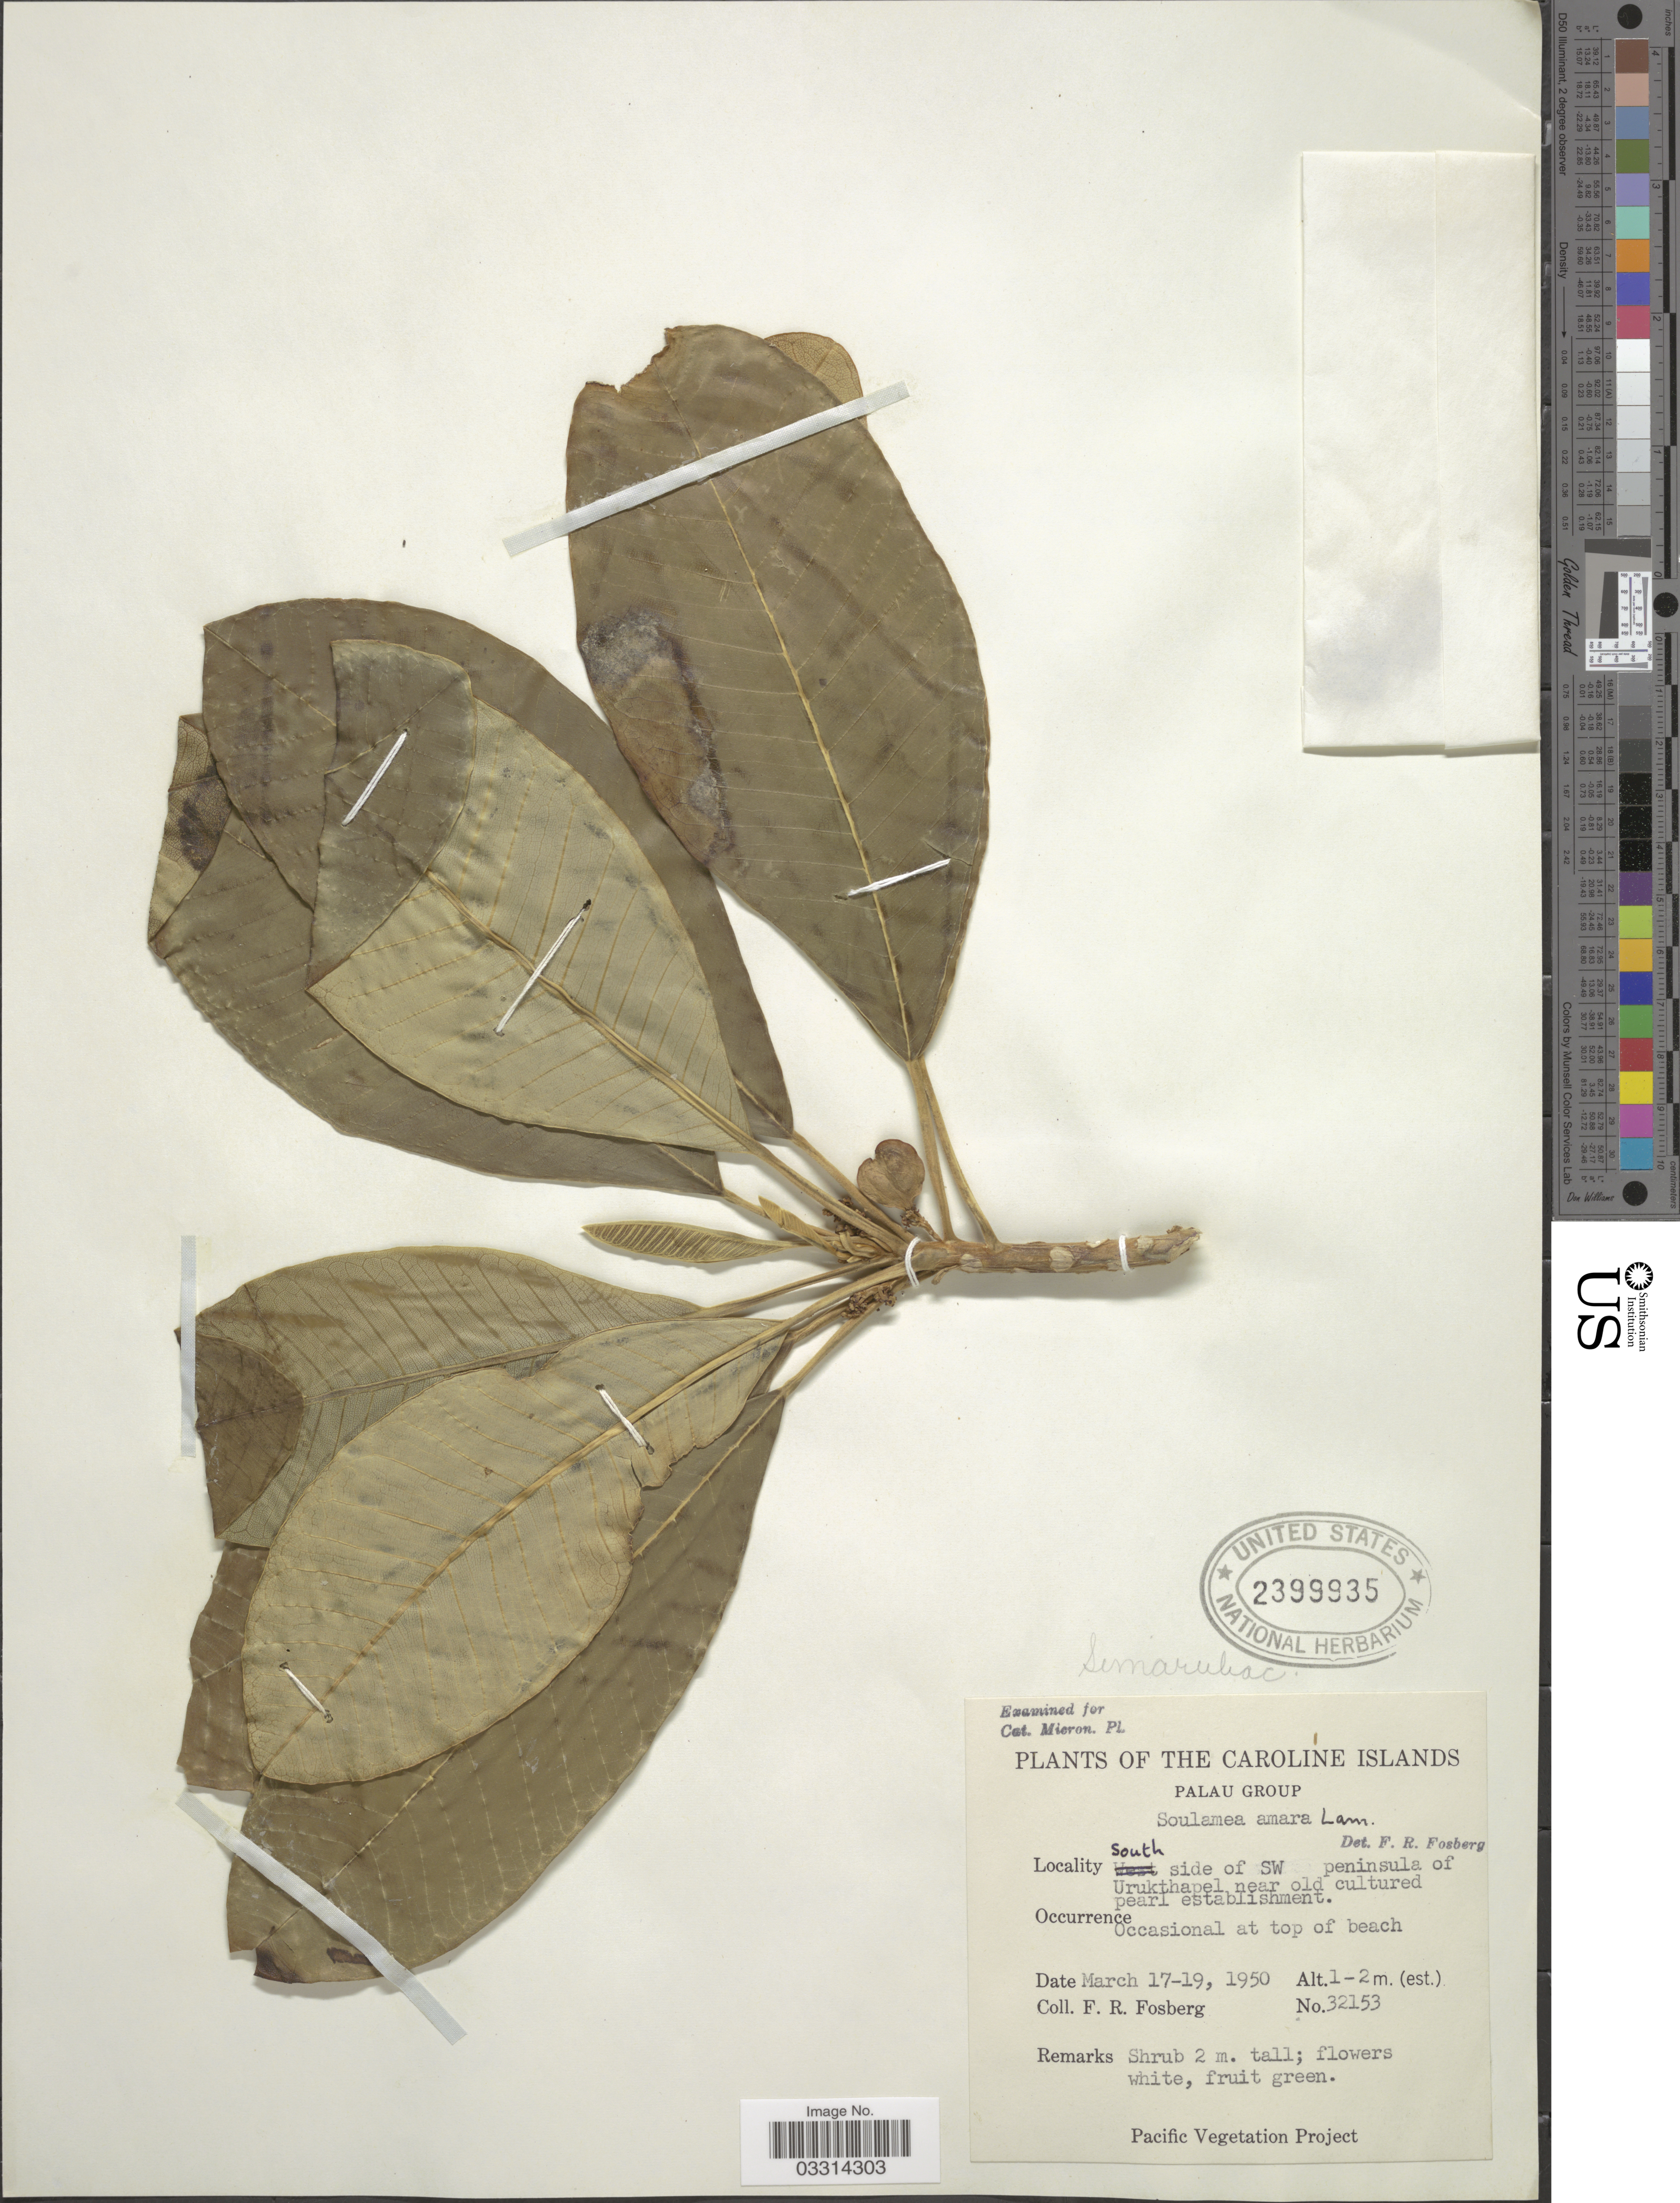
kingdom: Plantae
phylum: Tracheophyta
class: Magnoliopsida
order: Sapindales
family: Simaroubaceae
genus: Soulamea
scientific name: Soulamea amara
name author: Lam.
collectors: F. R. Fosberg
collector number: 32153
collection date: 1950-03-17/1950-03-19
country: Palau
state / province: Koror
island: Ngeruktabel [Urukthapel]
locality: The Caroline Islands. Palau Group. South side of SW peninsula of Urukthapel near old cultures pearl establishment.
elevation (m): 1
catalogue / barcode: US 2399935